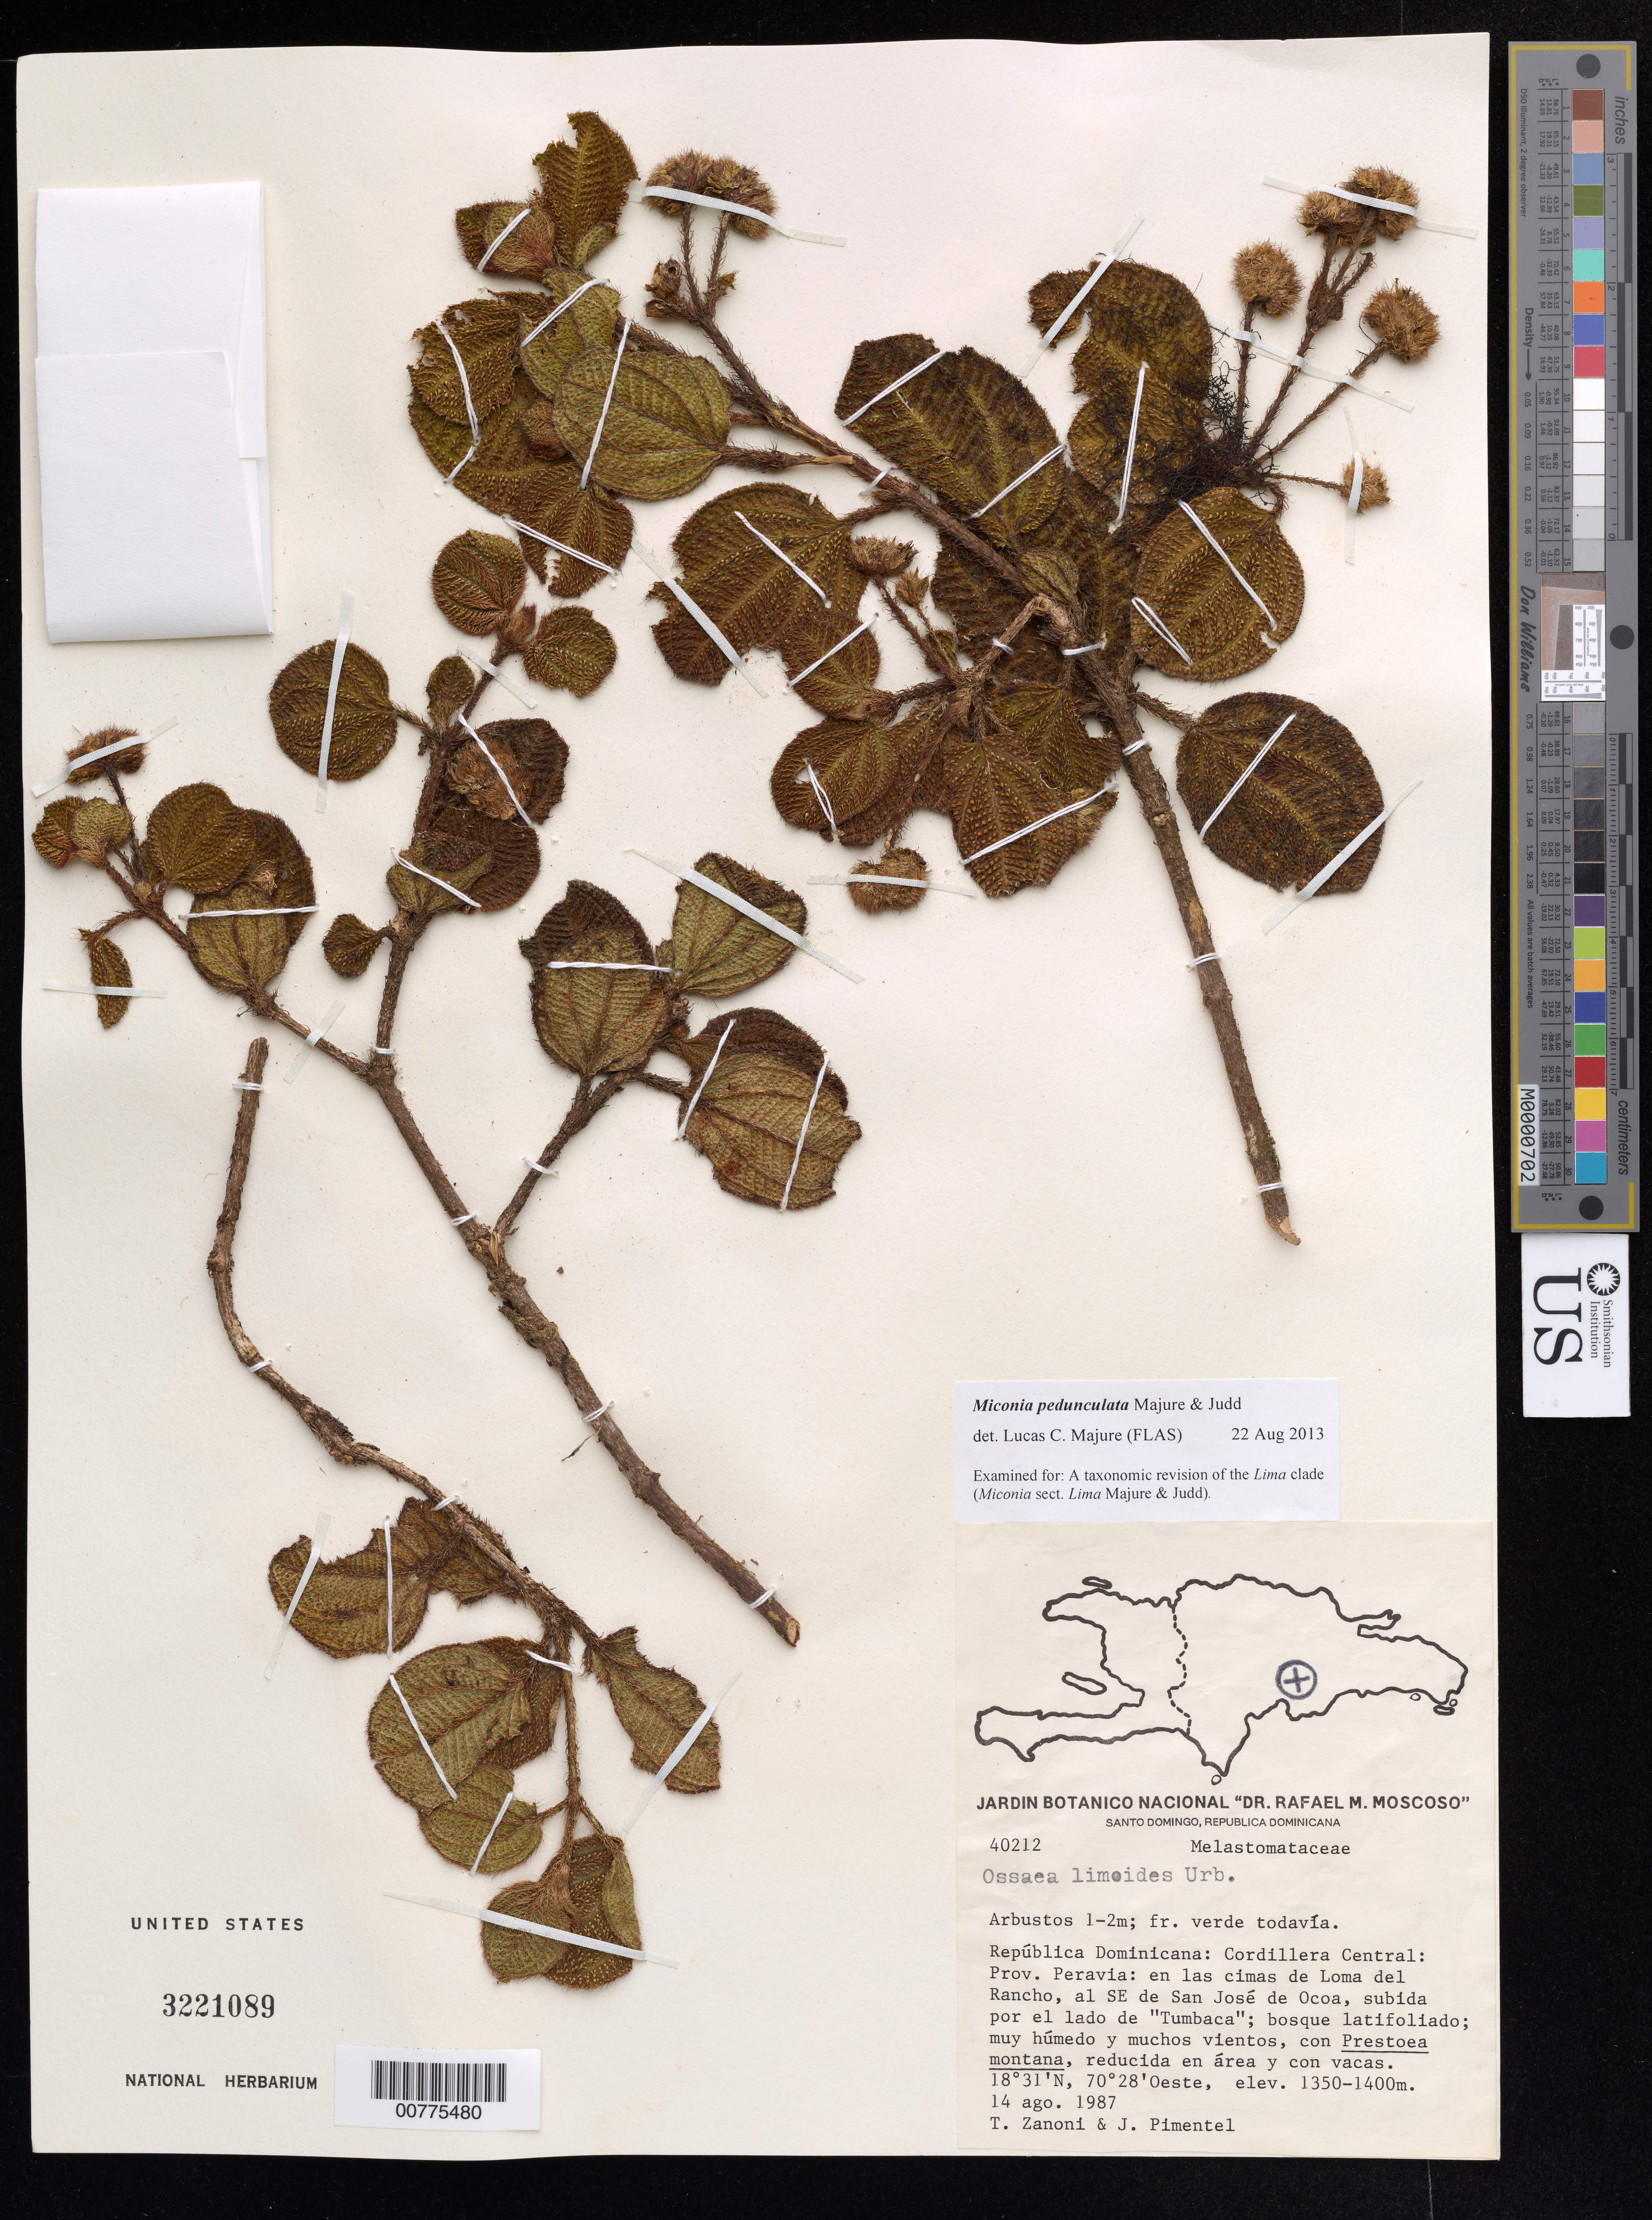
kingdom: Plantae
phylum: Tracheophyta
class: Magnoliopsida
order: Myrtales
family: Melastomataceae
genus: Miconia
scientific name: Miconia pedunculata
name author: Majure & Judd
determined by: Majure, Lucas C., (FLAS), University of Florida (UNITED STATES)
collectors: T. A. Zanoni & J. Pimentel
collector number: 40212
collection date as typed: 14 Aug 1987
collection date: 1987-08-14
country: Dominican Republic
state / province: Peravia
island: Hispaniola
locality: Cordillera Central, in tops or Del Rancho Hill, SE of San José de Ocoa, going up by side of "Tumbaca".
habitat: Broadleaf and very humid forest, windy, with Prestoea montana; small area and with cows.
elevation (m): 1350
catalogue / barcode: US 3221089